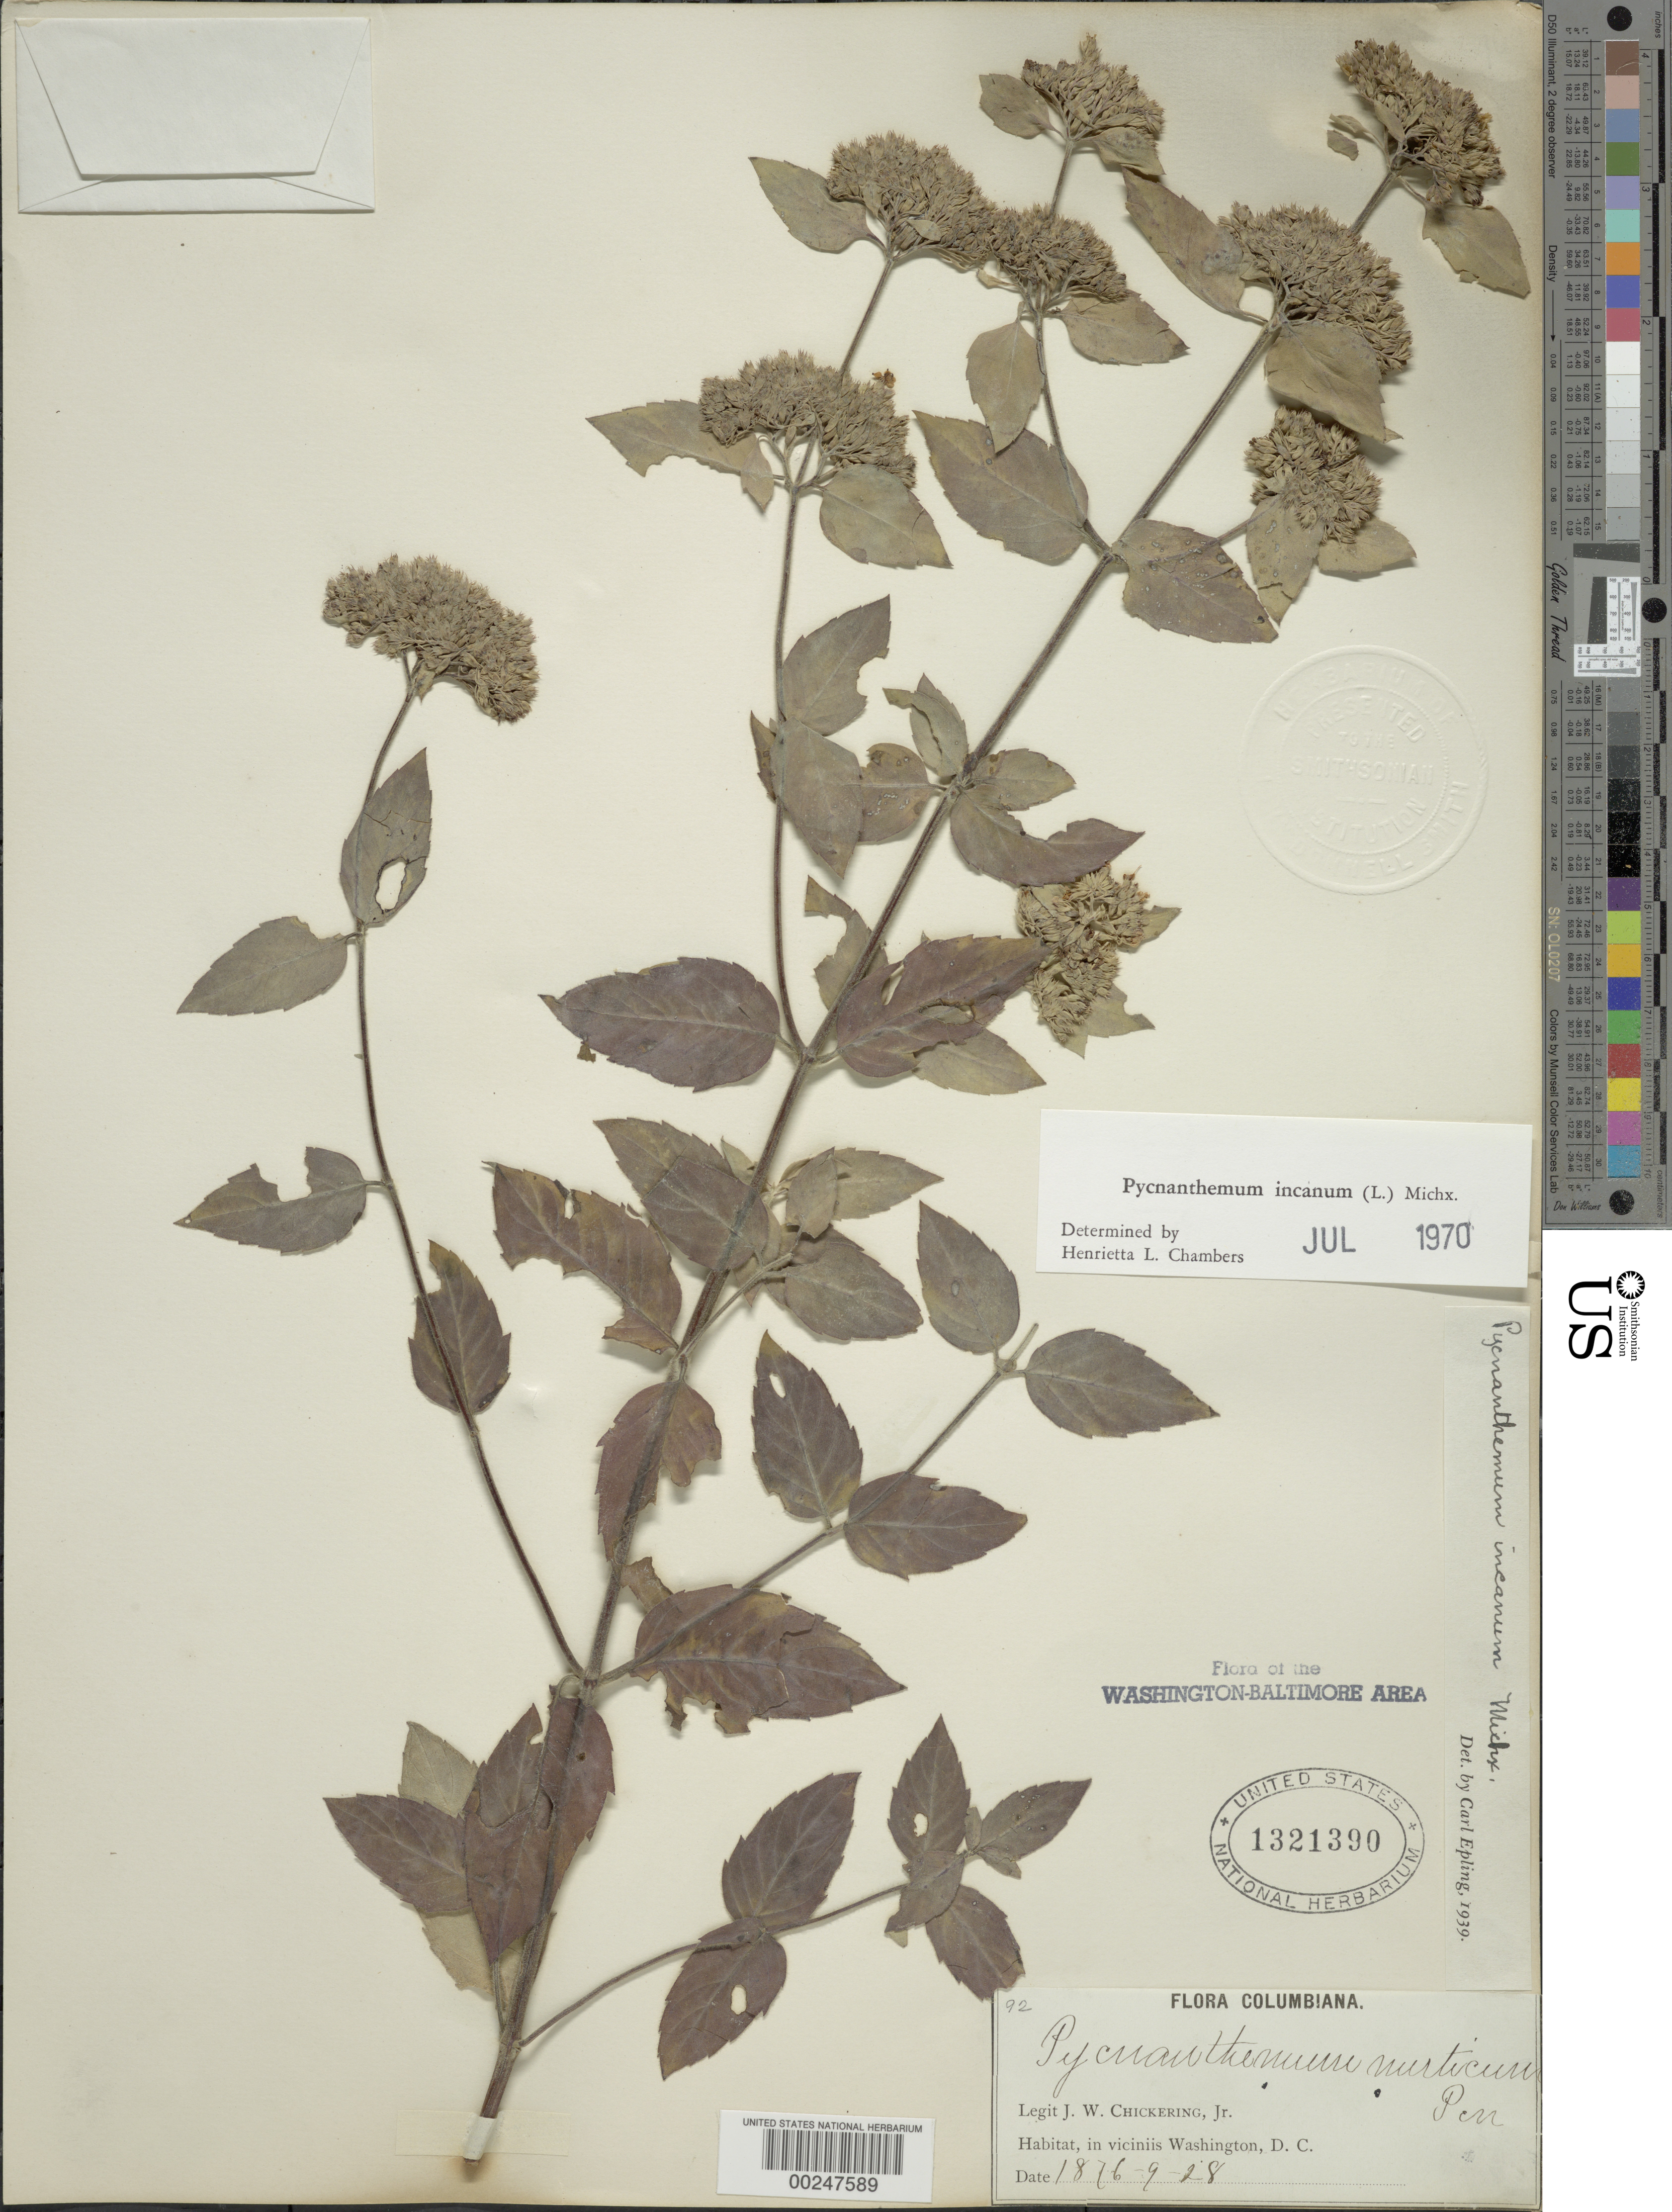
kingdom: Plantae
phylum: Tracheophyta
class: Magnoliopsida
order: Lamiales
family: Lamiaceae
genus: Pycnanthemum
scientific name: Pycnanthemum incanum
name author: (L.) Michx.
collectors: J. Chickering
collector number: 92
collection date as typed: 28 Sep 1876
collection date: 1876-09-28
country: United States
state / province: District of Columbia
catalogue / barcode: US 1321390